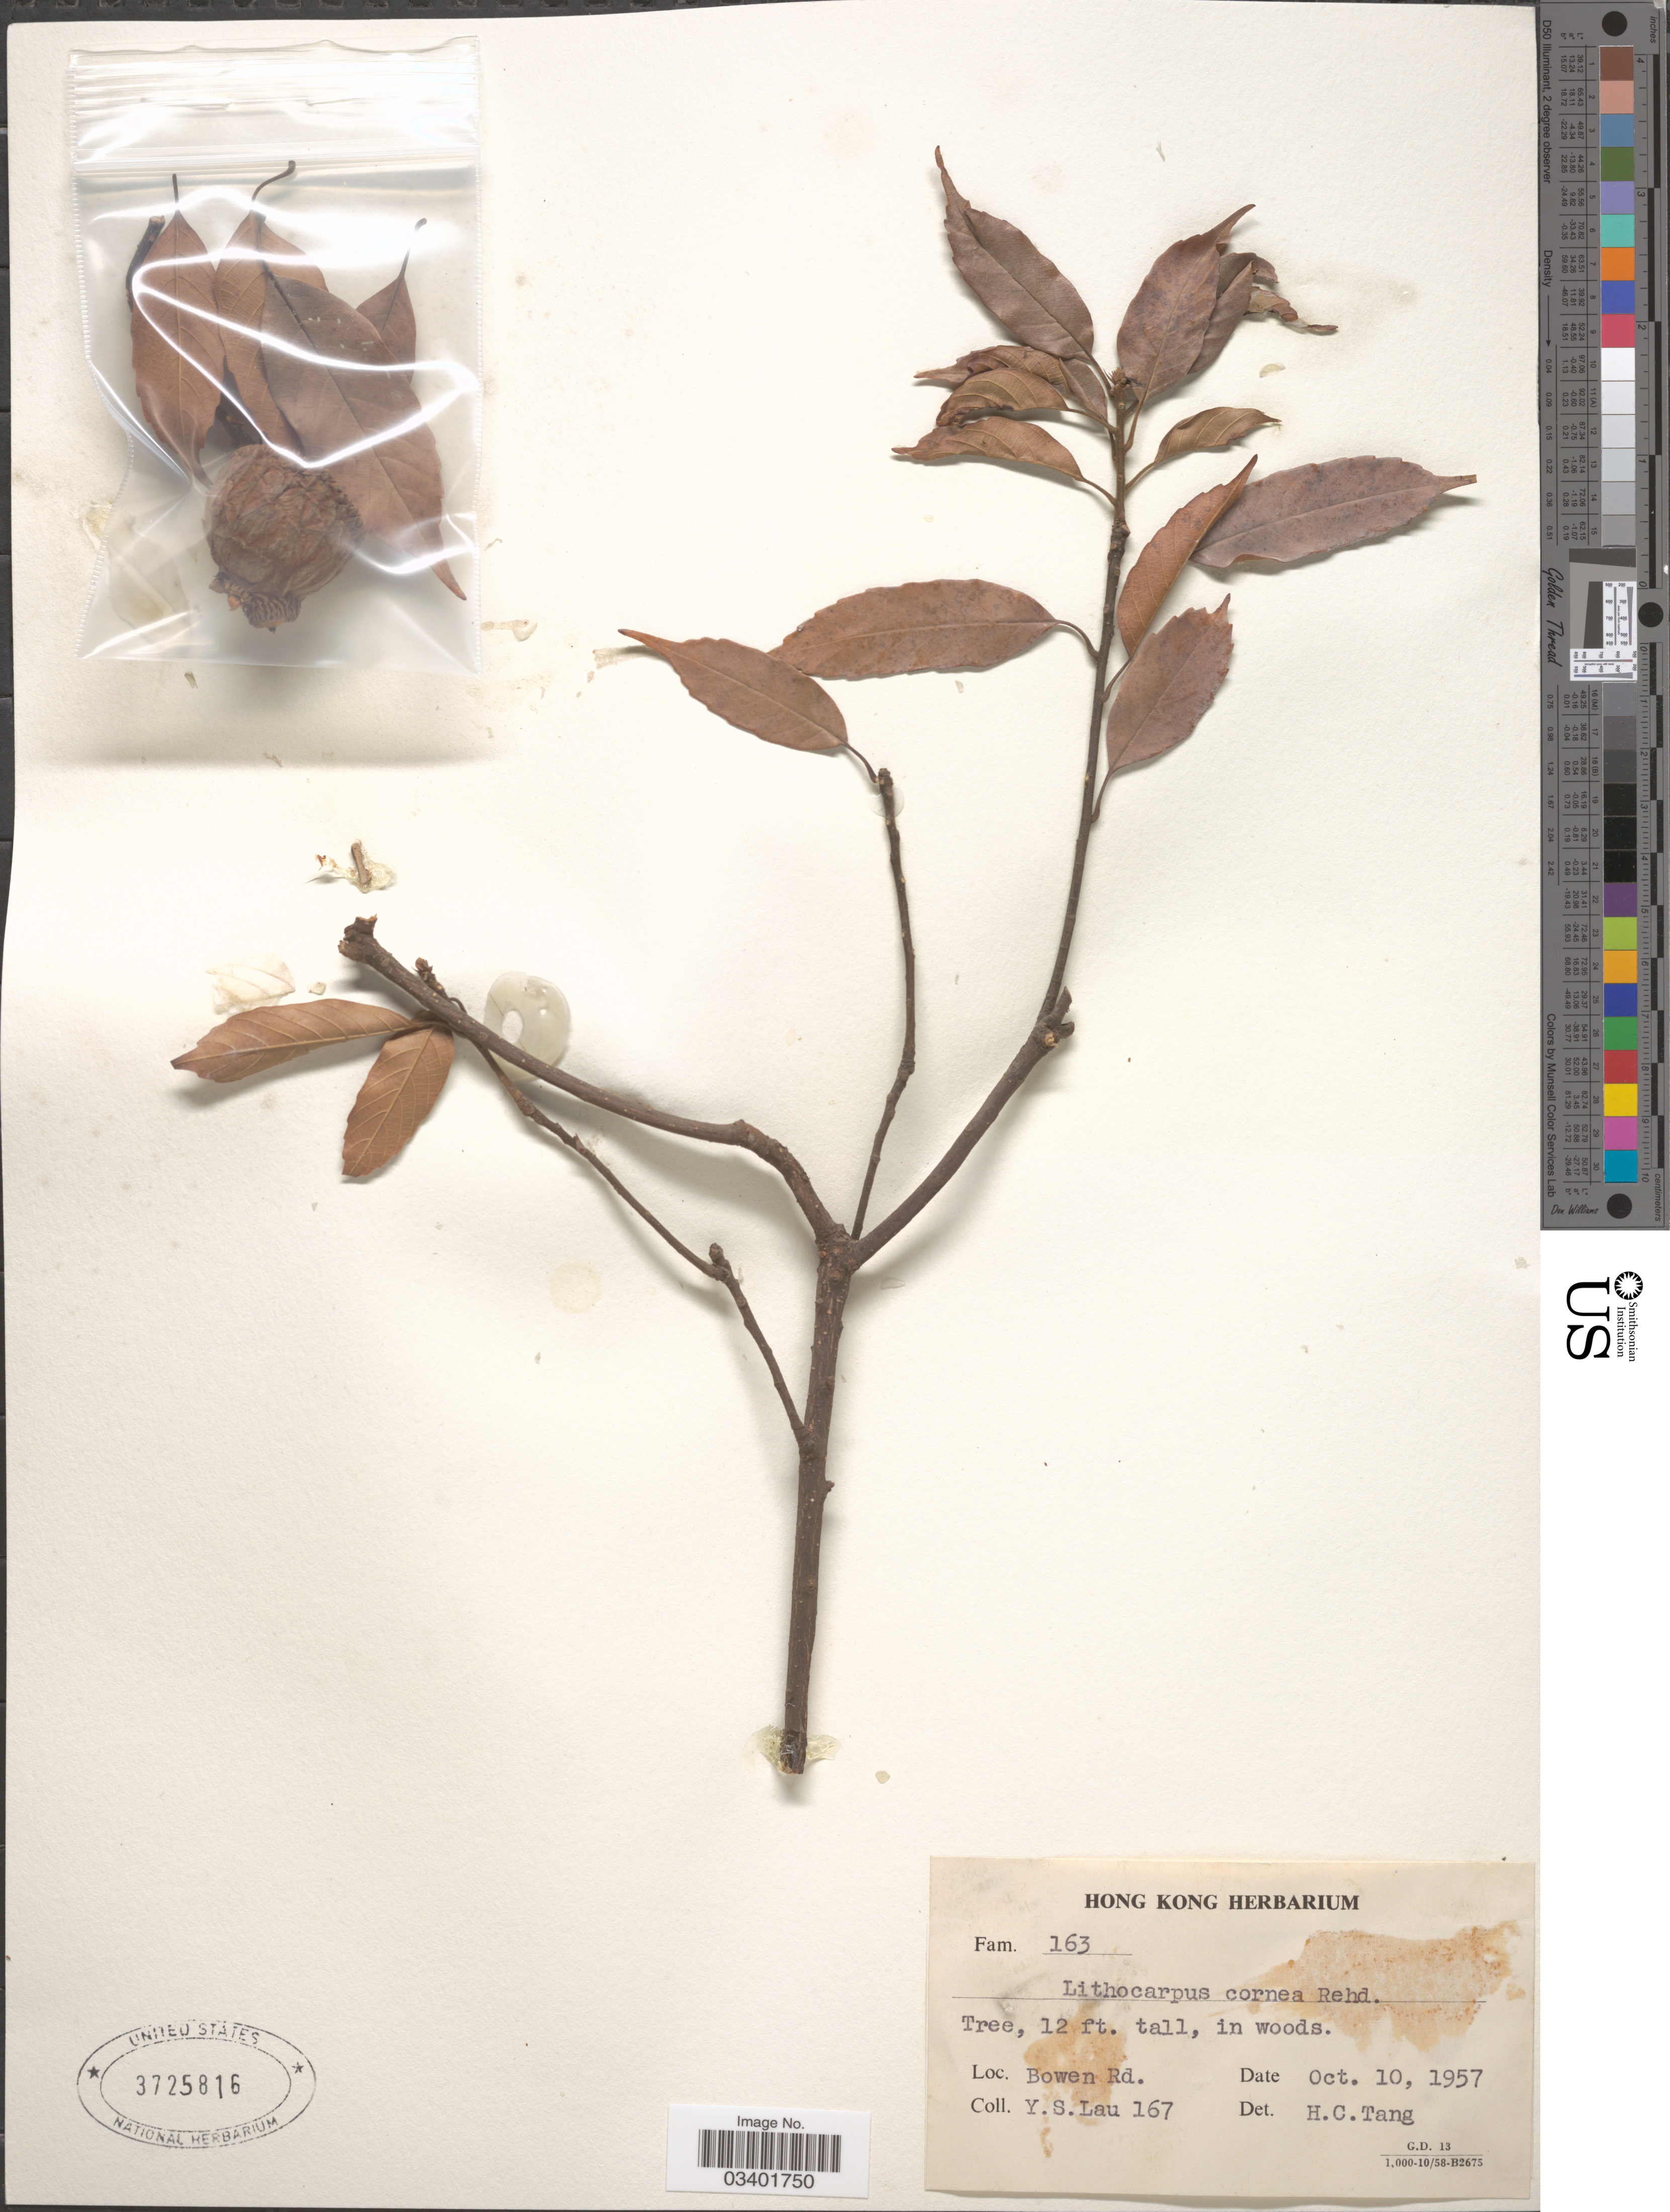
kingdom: Plantae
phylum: Tracheophyta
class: Magnoliopsida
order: Fagales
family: Fagaceae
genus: Lithocarpus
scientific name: Lithocarpus corneus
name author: (Lour.) Rehder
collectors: S. Y. Lau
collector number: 167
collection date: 1957-10-10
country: China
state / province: Hong Kong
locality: Bowen Rd.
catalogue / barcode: US 3725816